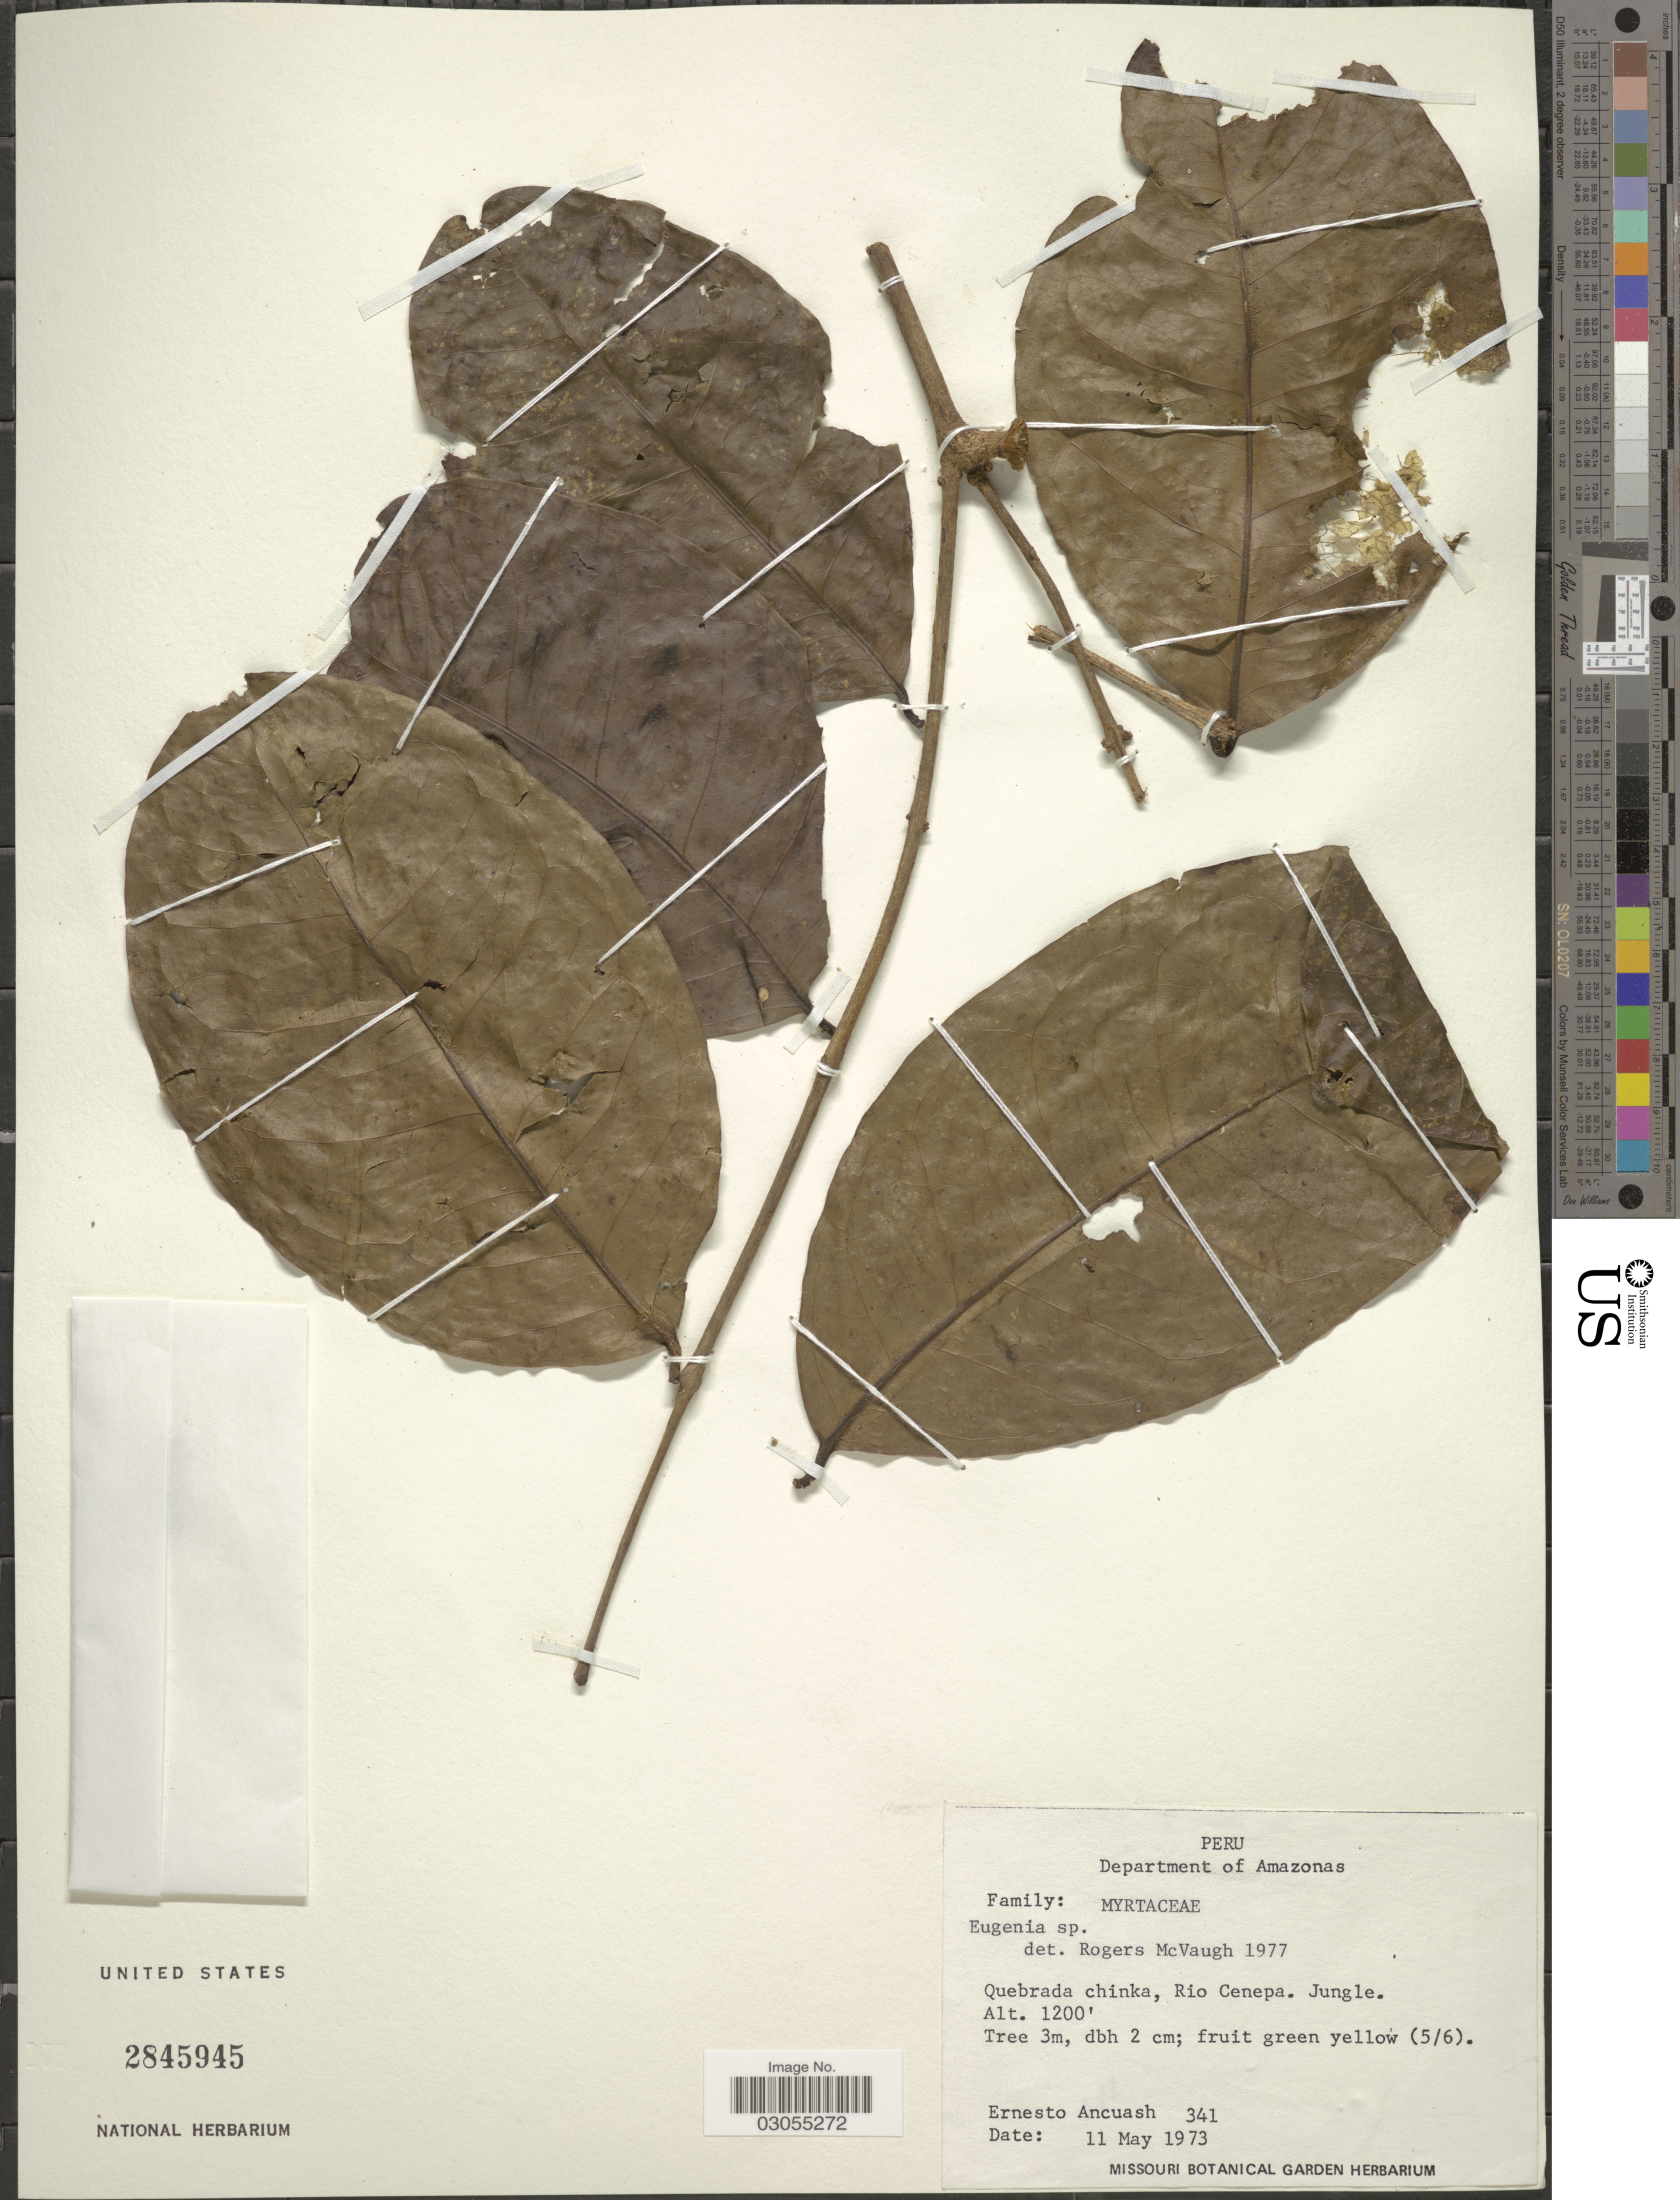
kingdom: Plantae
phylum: Tracheophyta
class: Magnoliopsida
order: Myrtales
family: Myrtaceae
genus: Eugenia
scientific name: Eugenia sp.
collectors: E. Ancuash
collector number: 341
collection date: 1973-05-11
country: Peru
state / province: Amazonas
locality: Department of Amazonas. Quebrada chinka, Rio Cenepa. Jungle.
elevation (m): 366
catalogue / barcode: US 2845945